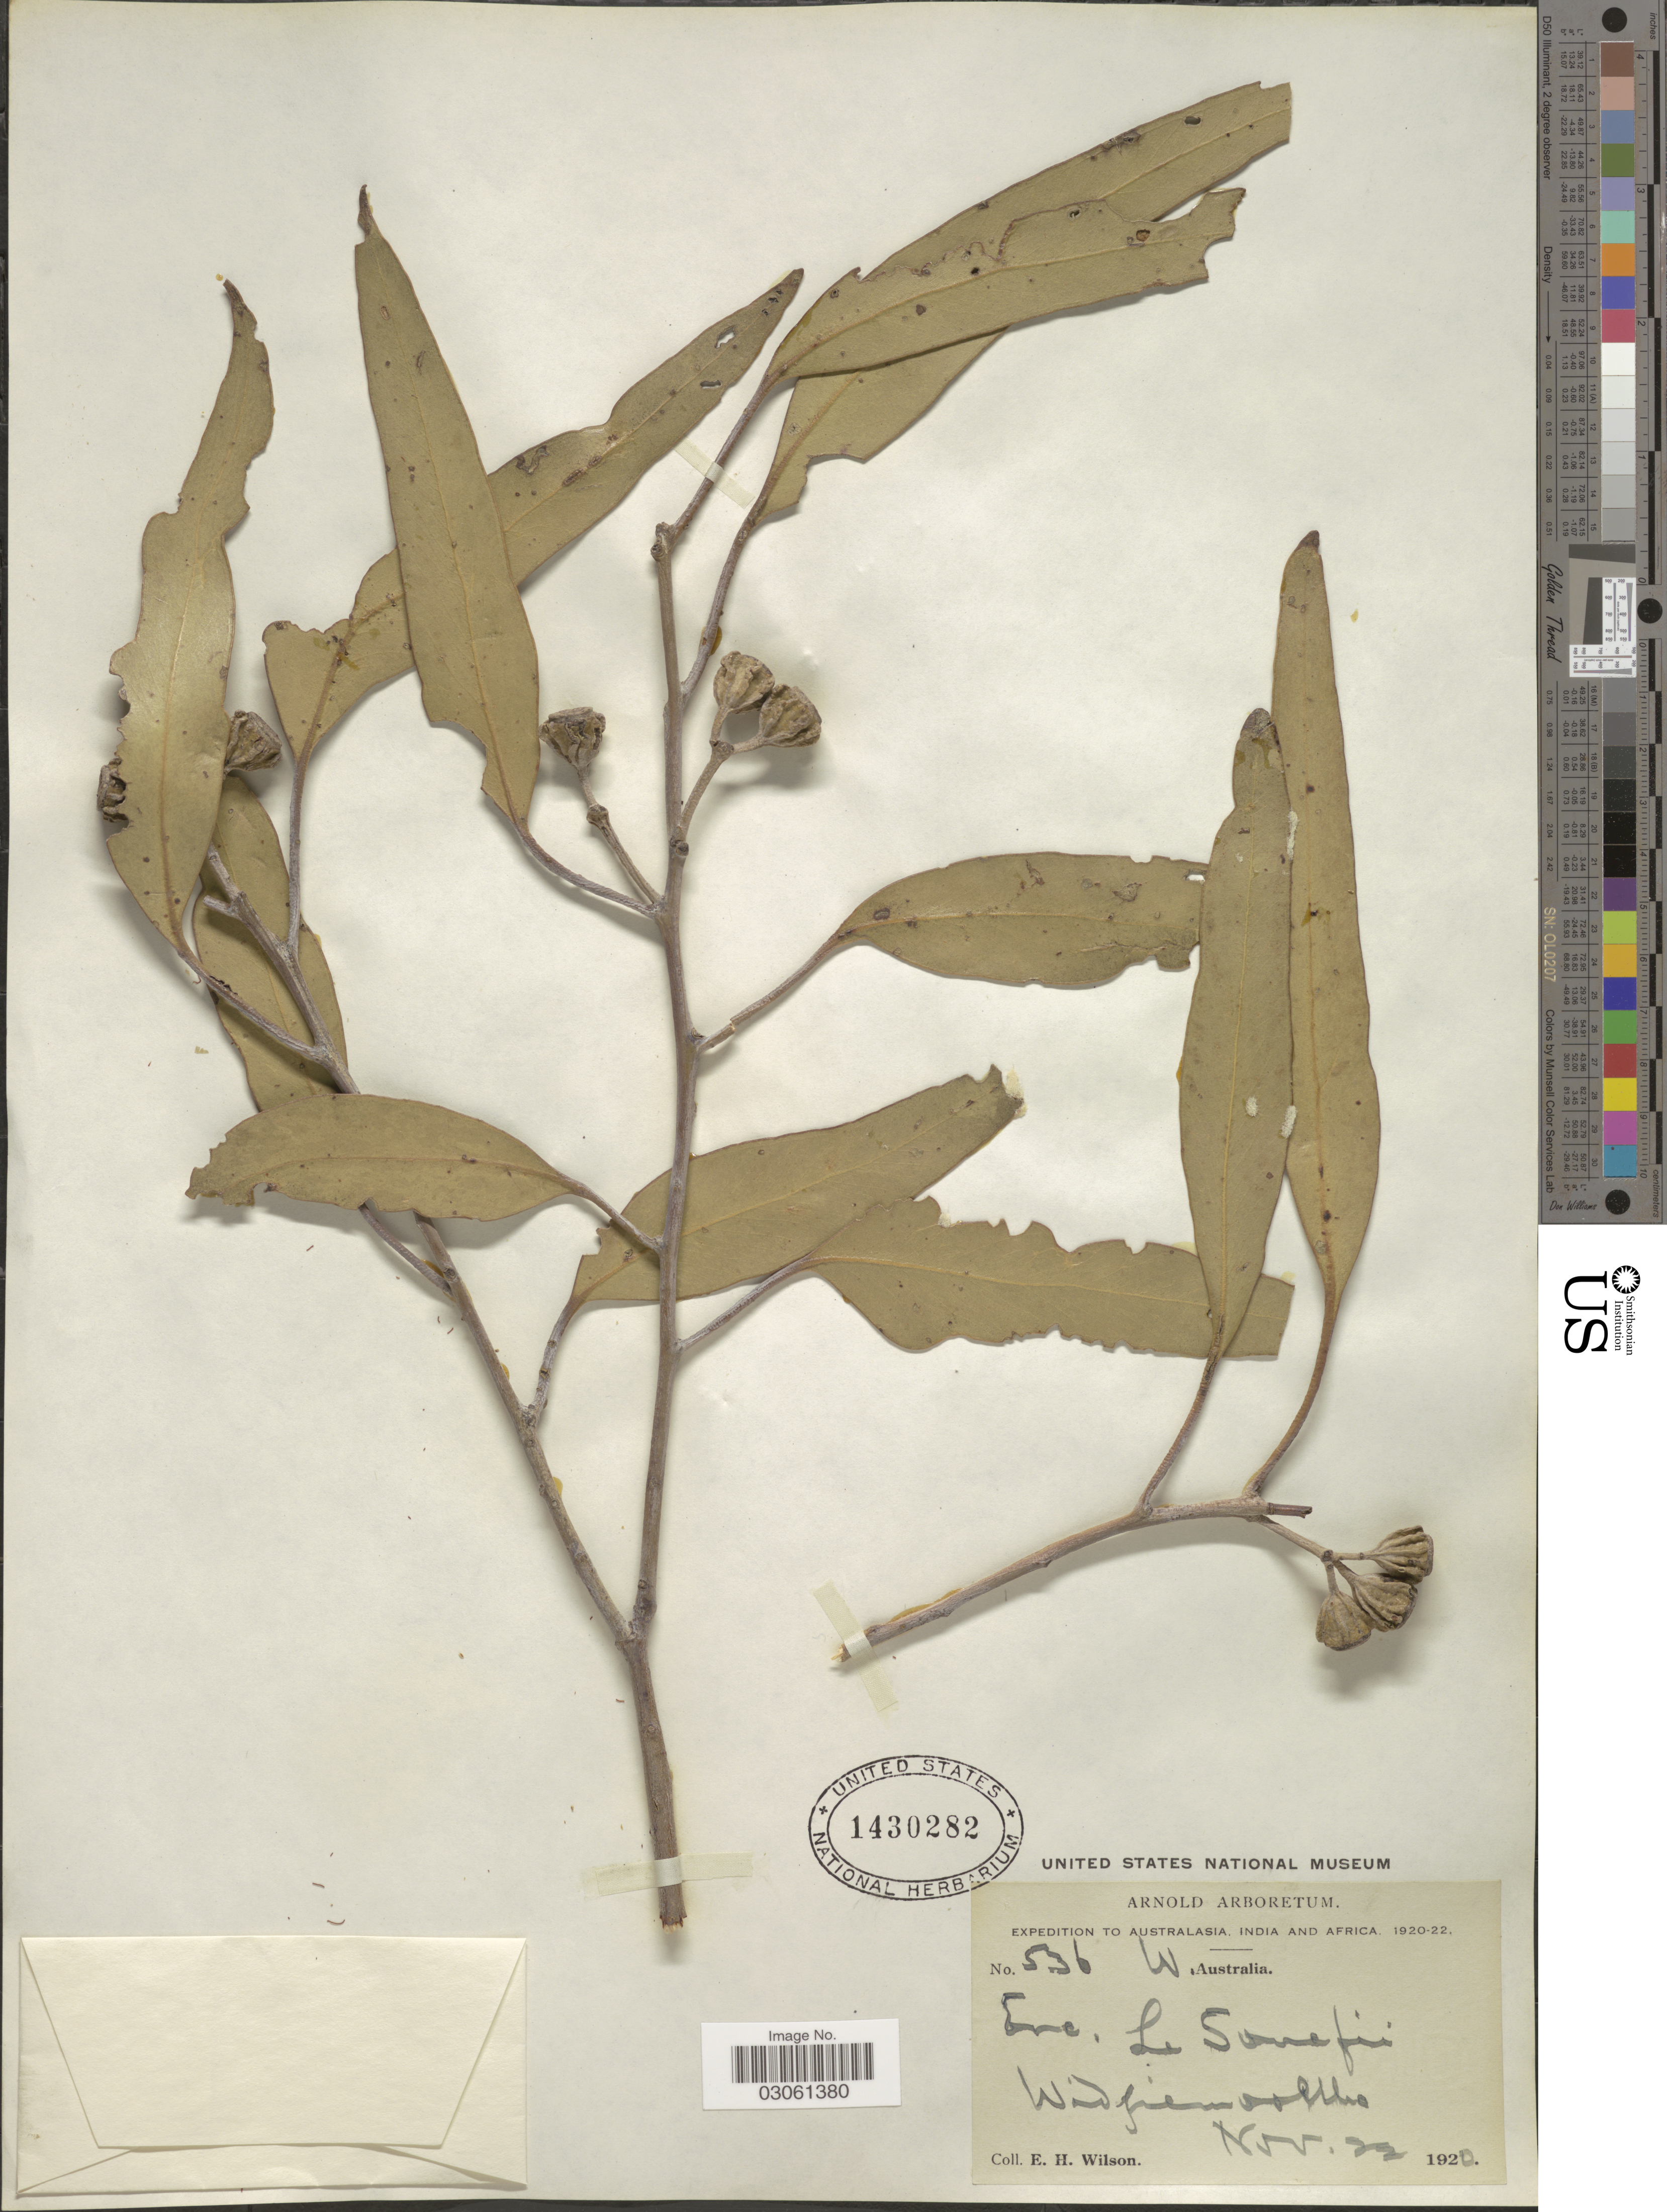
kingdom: Plantae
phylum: Tracheophyta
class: Magnoliopsida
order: Myrtales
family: Myrtaceae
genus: Eucalyptus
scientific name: Eucalyptus lesouefii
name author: Maiden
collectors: E. Wilson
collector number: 536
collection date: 1920-11-22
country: Australia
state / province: Western Australia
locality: W. Australia. Widgiemooltha.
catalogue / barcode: US 1430282